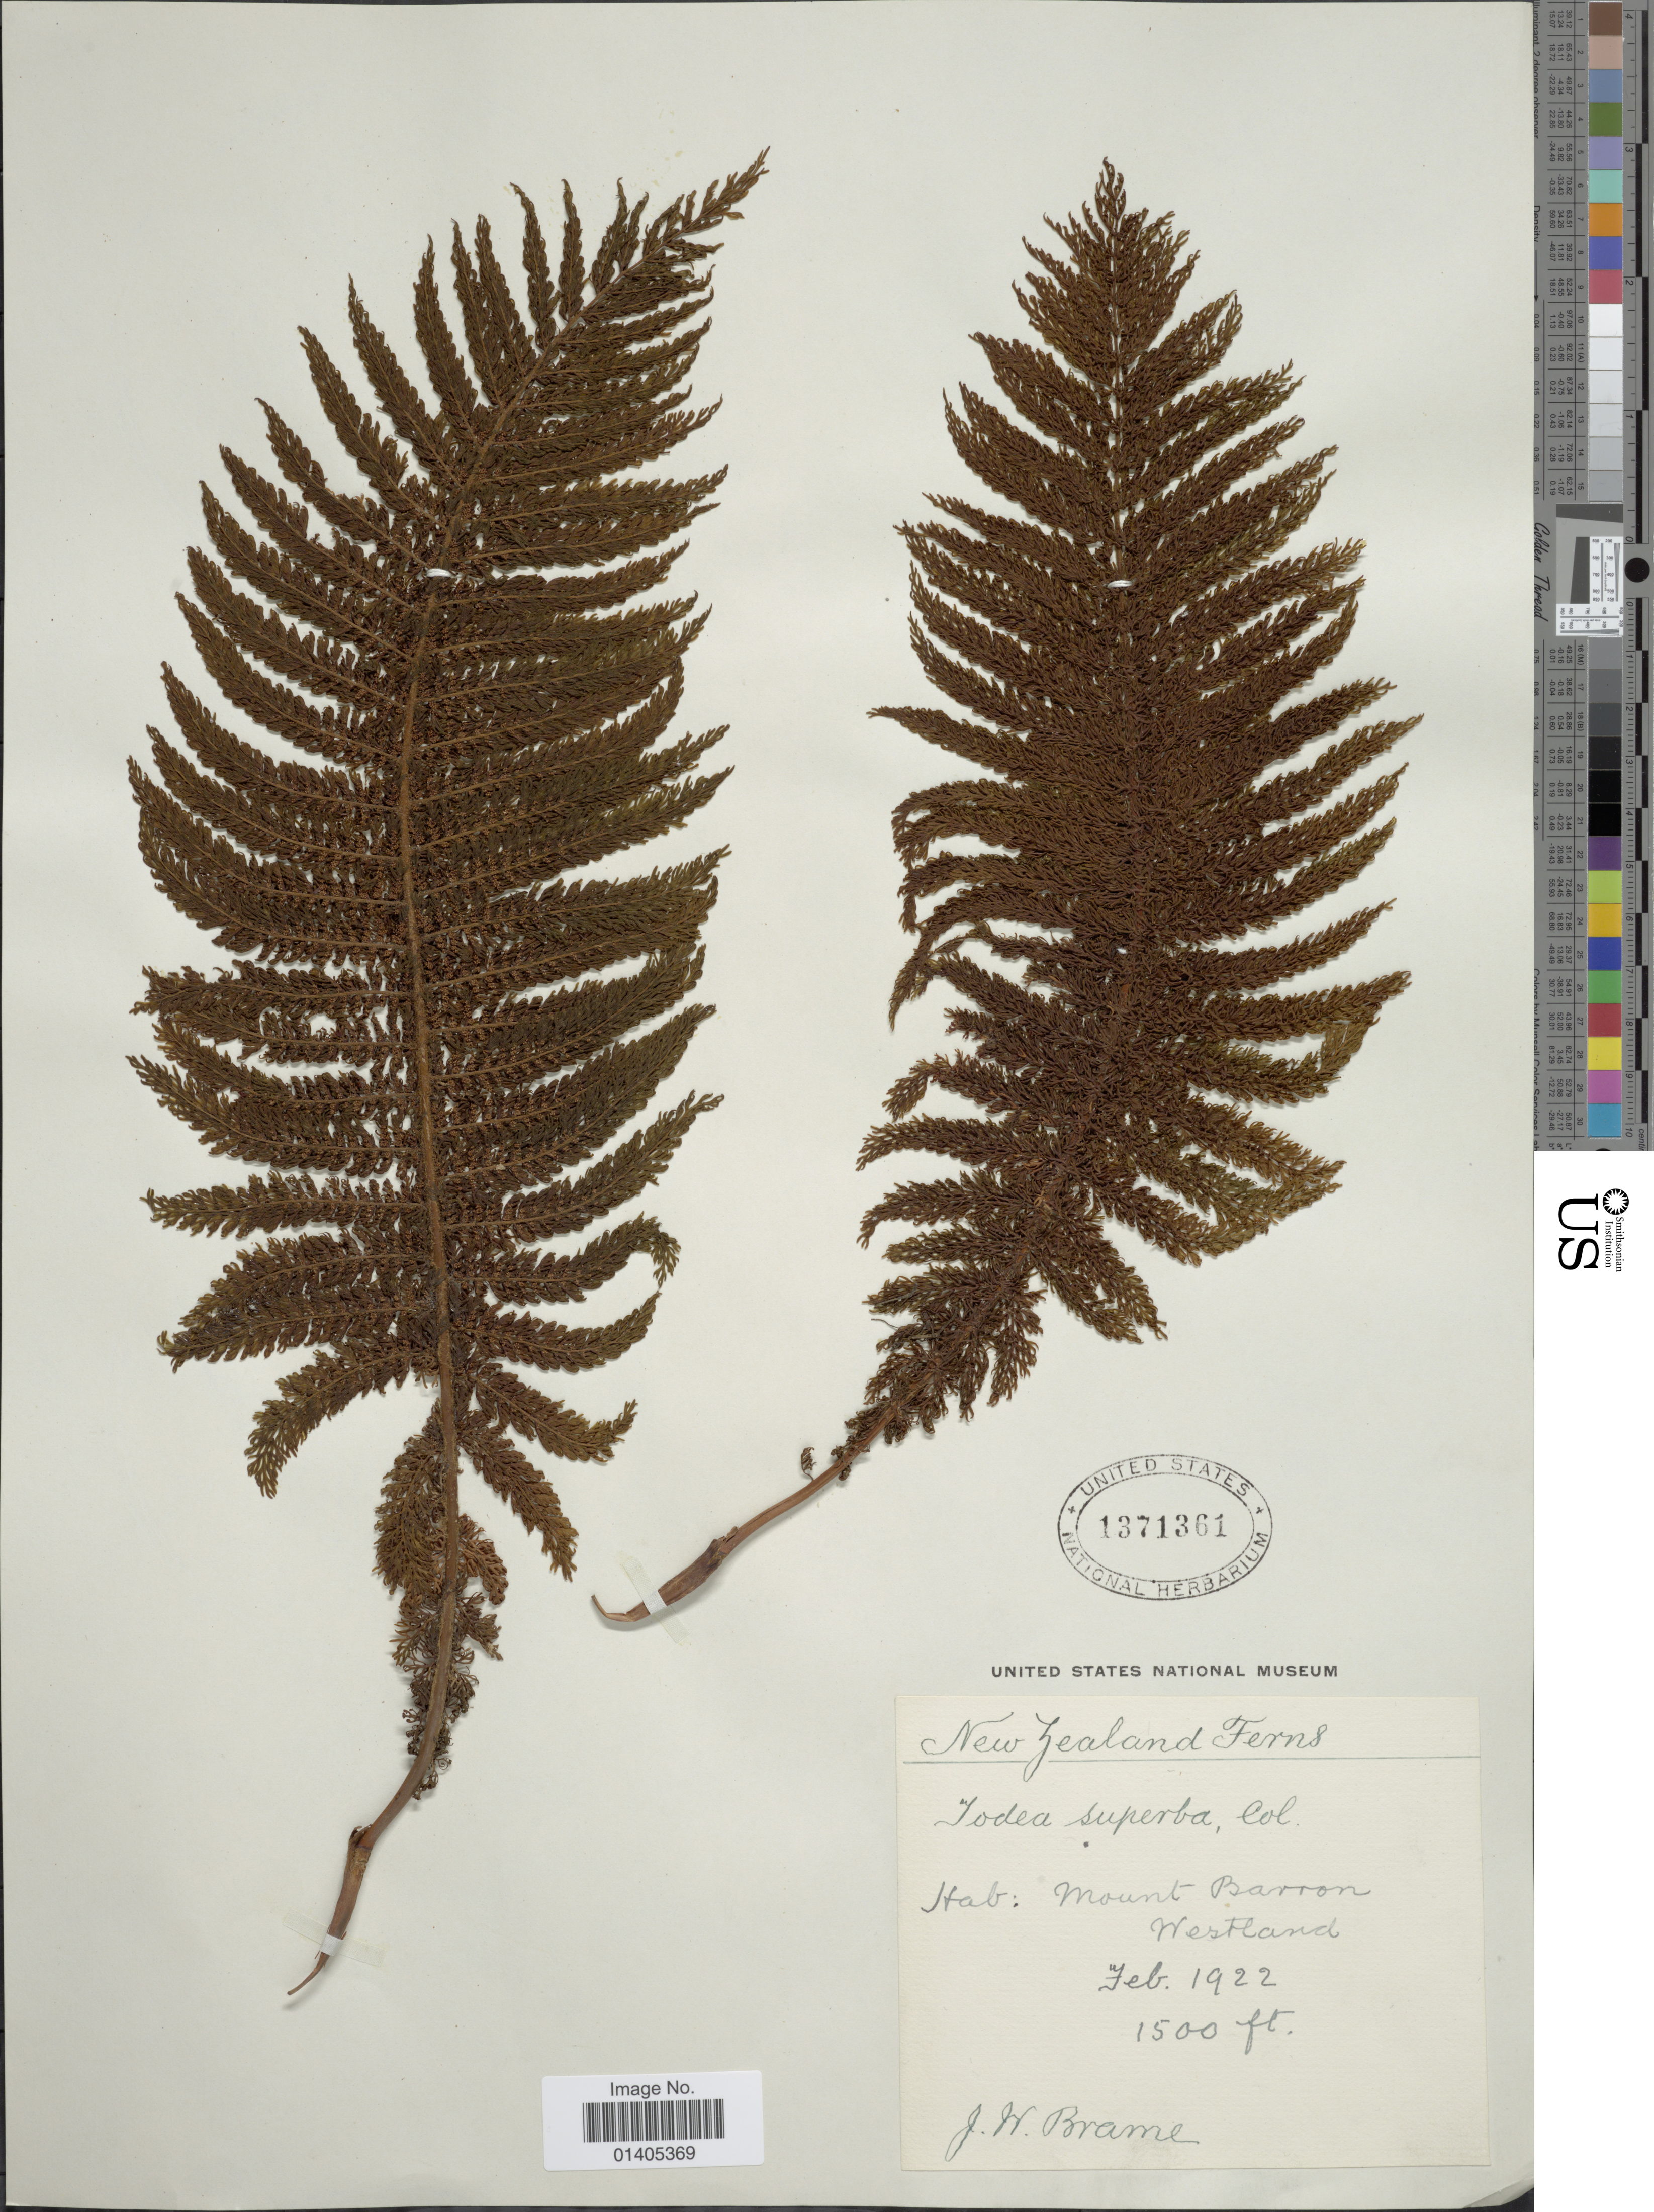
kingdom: Plantae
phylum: Tracheophyta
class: Polypodiopsida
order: Osmundales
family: Osmundaceae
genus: Leptopteris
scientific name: Leptopteris superba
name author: (Colenso) C. Presl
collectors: J. Brame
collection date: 1922-02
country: New Zealand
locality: Mount Barron; Westland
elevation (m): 457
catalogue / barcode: US 1371361